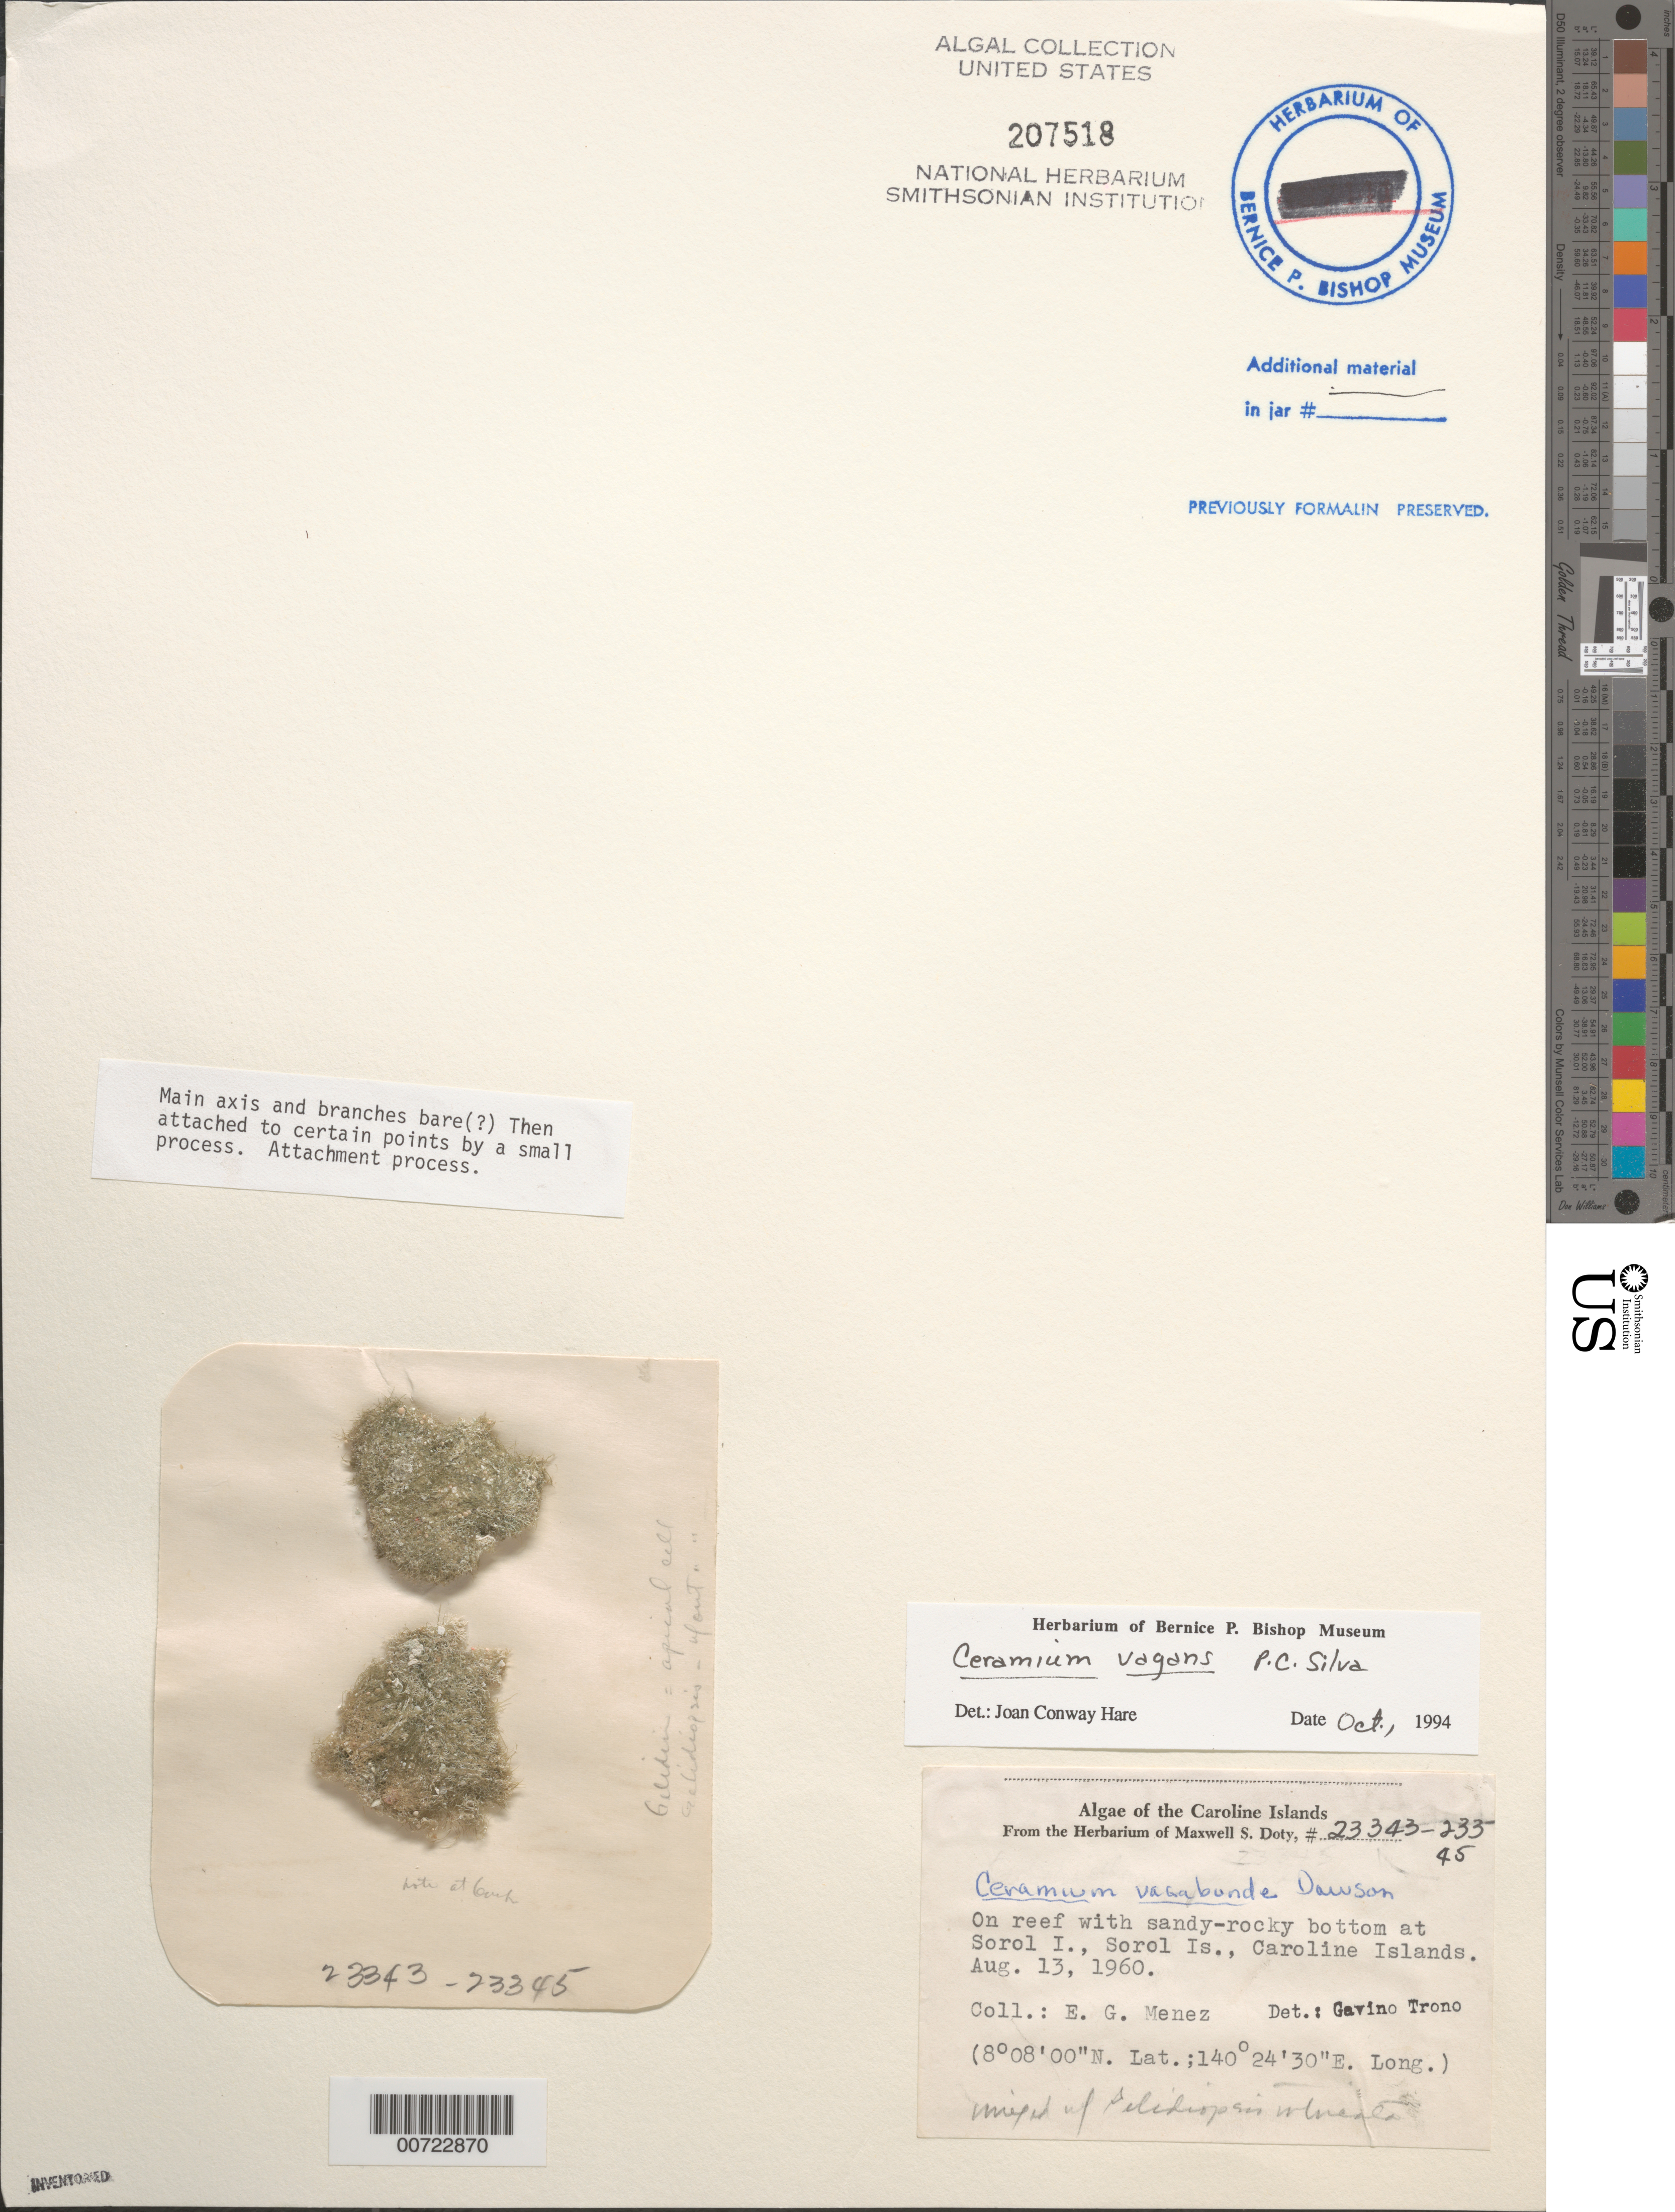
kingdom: Plantae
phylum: Rhodophyta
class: Florideophyceae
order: Ceramiales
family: Ceramiaceae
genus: Ceramium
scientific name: Ceramium vagans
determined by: Hare, Joan Conway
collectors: Meñez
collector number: MSD 23343, MSD 23344, MSD 23345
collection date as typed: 13 Aug 1960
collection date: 1960-08-13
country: Micronesia, Federated States of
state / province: Yap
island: Sorol Atoll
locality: Sorel Islet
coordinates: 8 08' 00" N, 140 24' 30" E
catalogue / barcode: US 207518